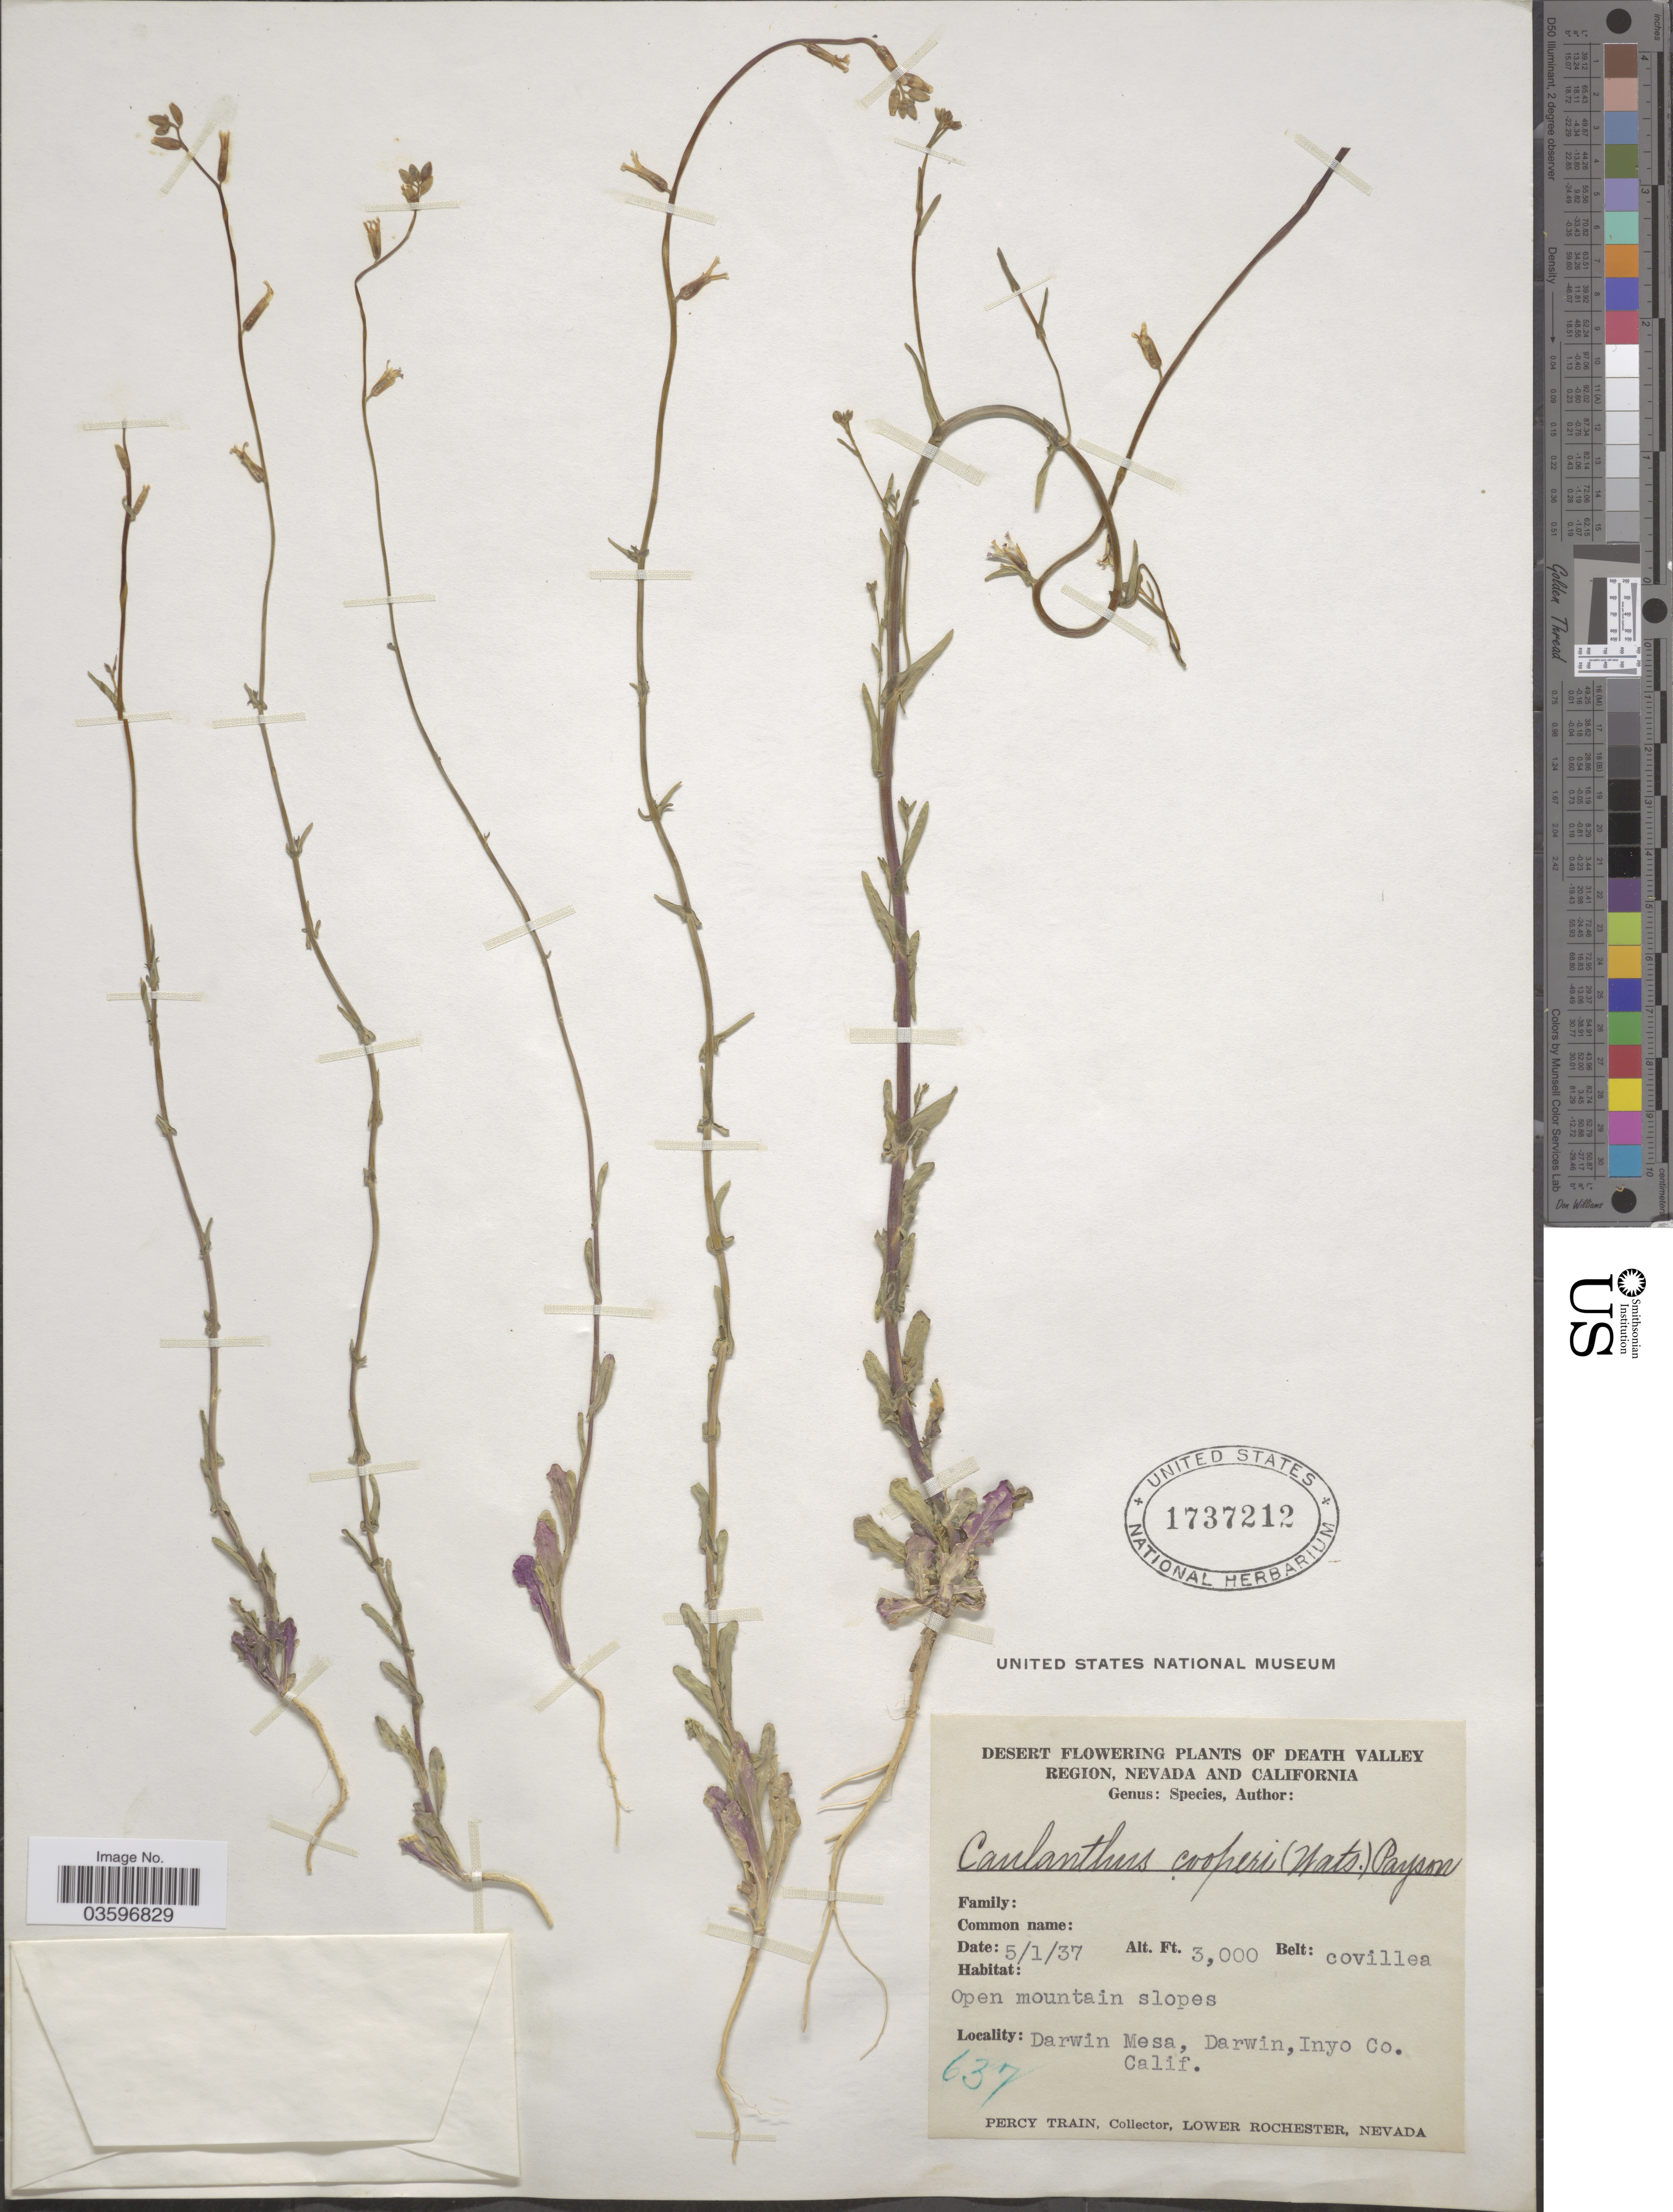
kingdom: Plantae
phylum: Tracheophyta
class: Magnoliopsida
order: Brassicales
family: Brassicaceae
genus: Caulanthus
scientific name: Caulanthus cooperi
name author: (S. Watson) Payson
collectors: P. Train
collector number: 637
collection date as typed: Transcribed d/m/y: 1/5/37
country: United States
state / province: California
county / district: Inyo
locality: Death Valley Region. Darwin Mesa, Darwin, Inyo Co.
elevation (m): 914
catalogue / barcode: US 1737212